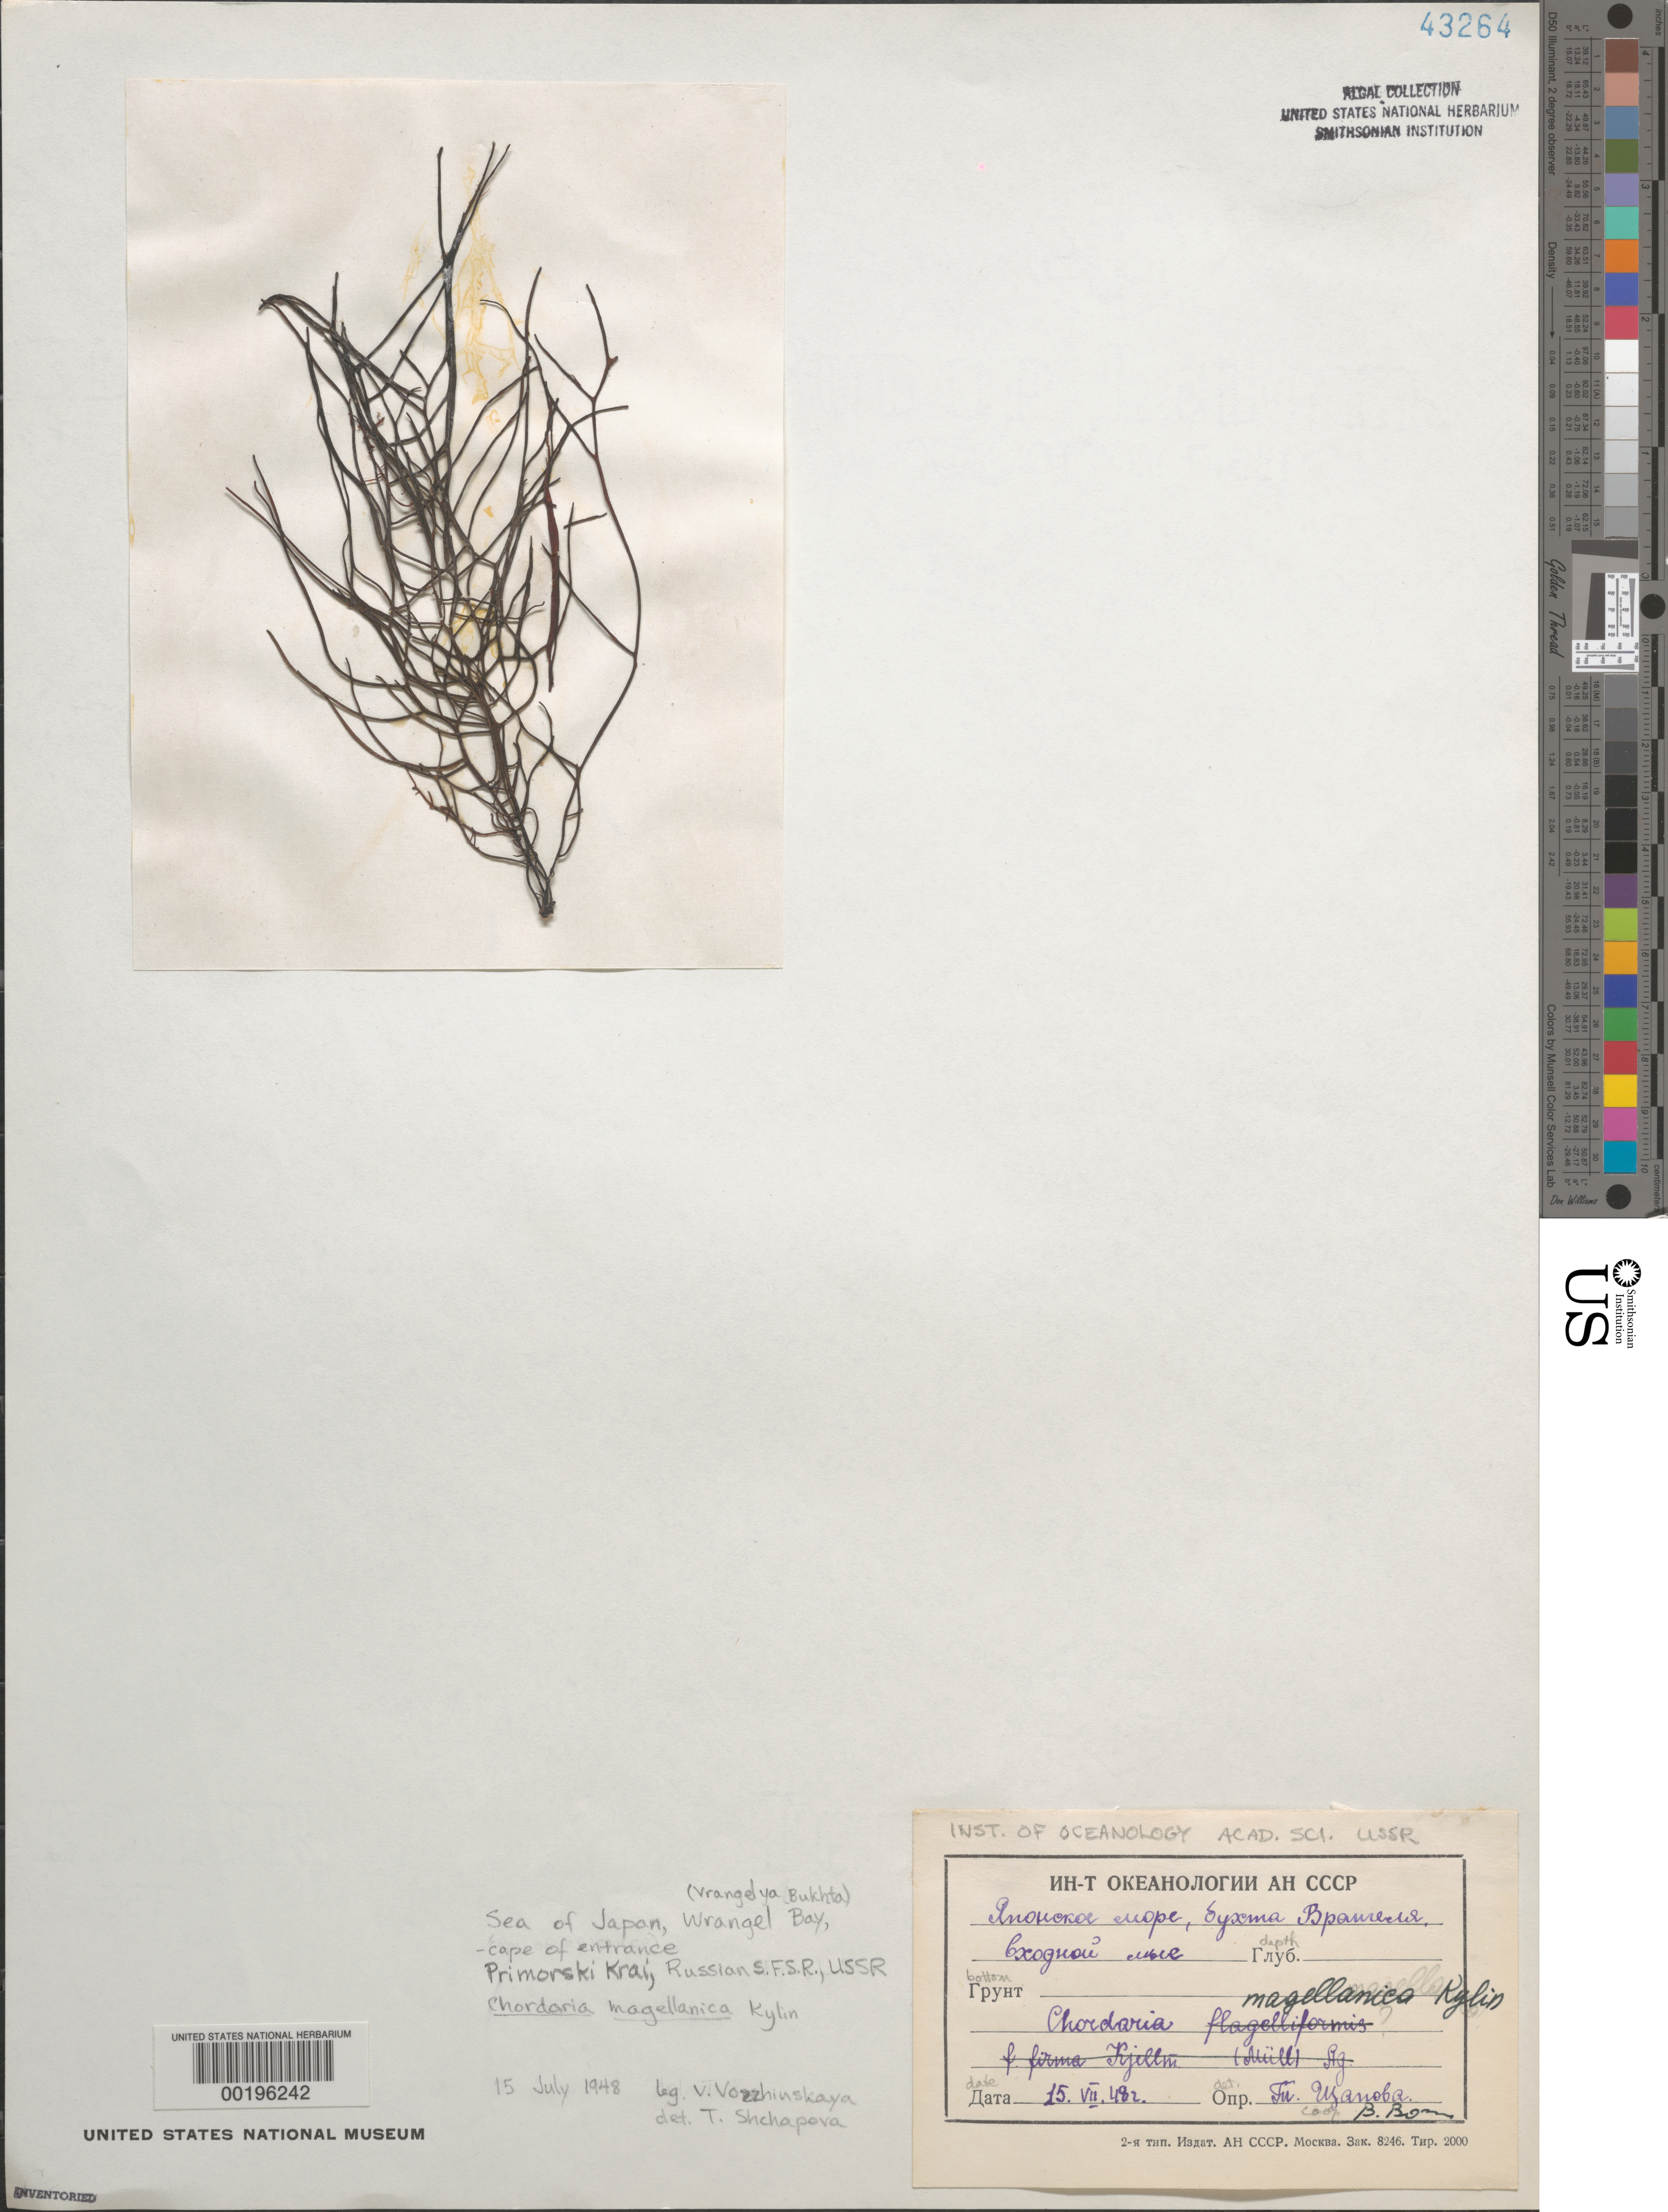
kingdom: Chromista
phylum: Ochrophyta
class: Phaeophyceae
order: Ectocarpales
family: Chordariaceae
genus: Chordaria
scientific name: Chordaria magellanica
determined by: Shchapova, T.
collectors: V. Vozzhinskaya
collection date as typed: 15 Jul 1948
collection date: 1948-07-15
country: Russian Federation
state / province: Primorsky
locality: Sea of Japan, Wrangel Bay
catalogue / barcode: US 43264